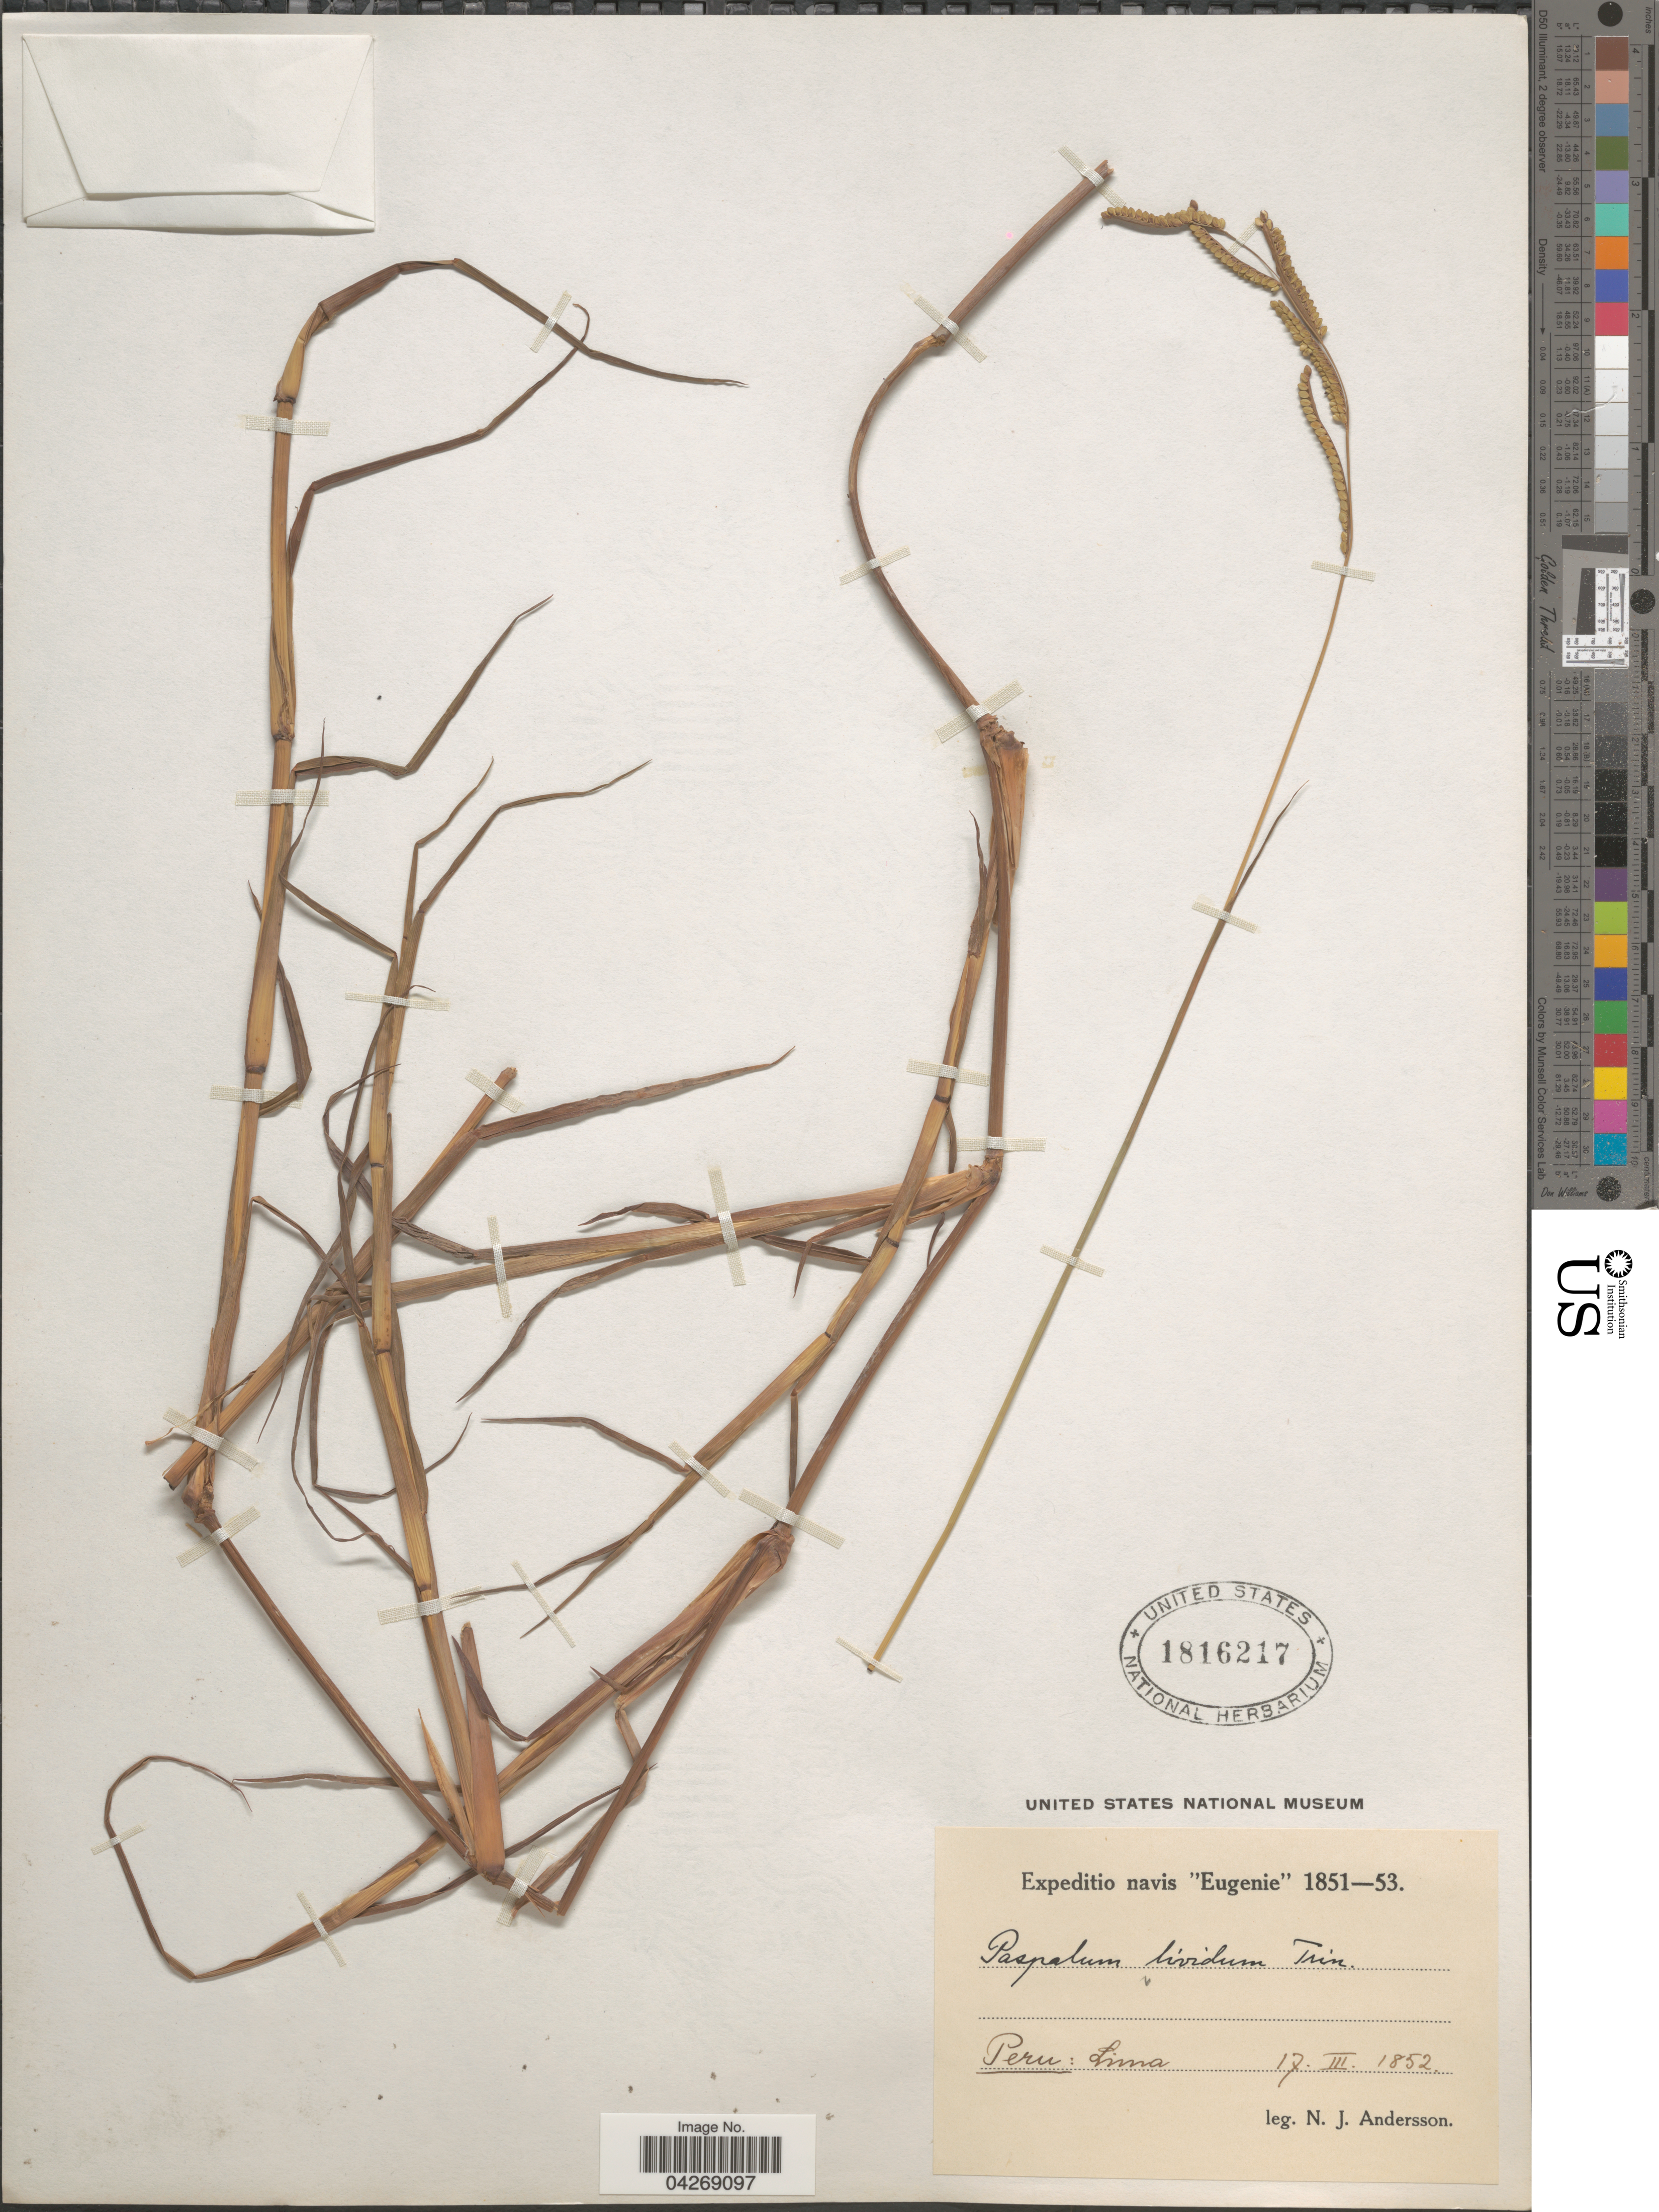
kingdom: Plantae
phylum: Tracheophyta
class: Liliopsida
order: Poales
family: Poaceae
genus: Paspalum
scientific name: Paspalum denticulatum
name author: Trin.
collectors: N. J. Andersson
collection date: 1852-03-17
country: Peru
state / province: Lima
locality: Expeditio navis "Eugenie" 1851-53.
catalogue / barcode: US 1816217